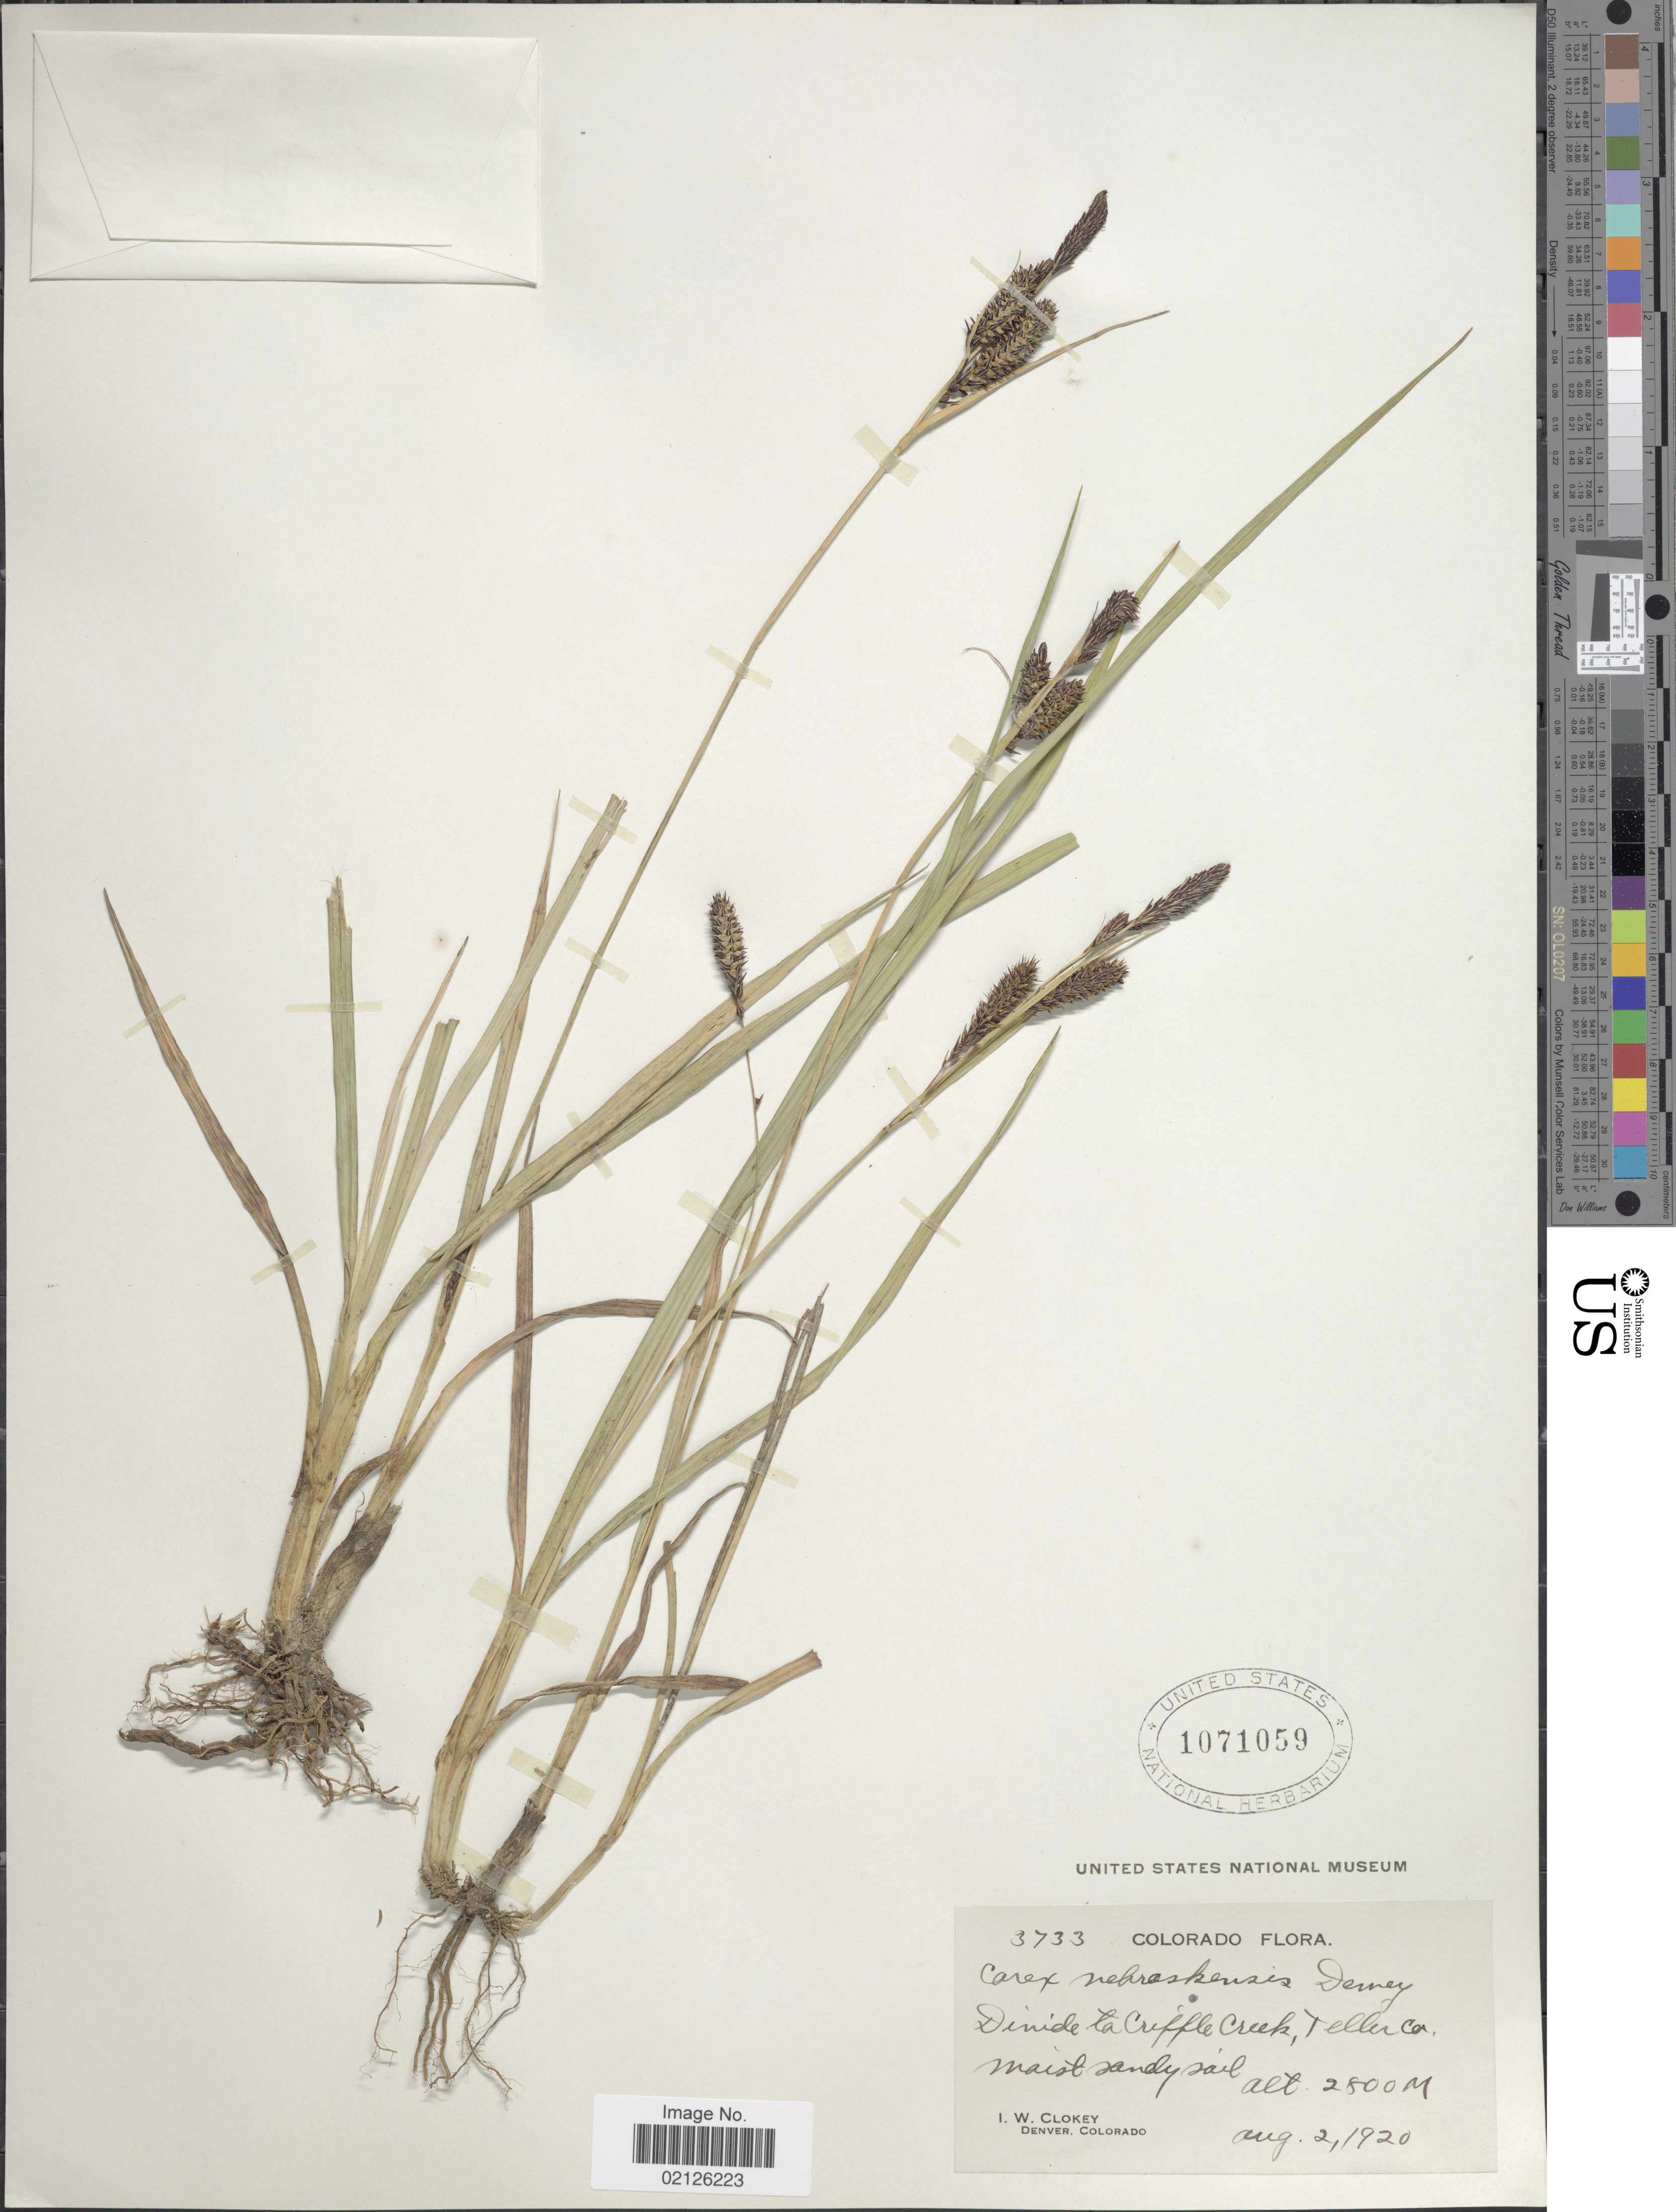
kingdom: Plantae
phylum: Tracheophyta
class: Liliopsida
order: Poales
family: Cyperaceae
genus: Carex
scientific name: Carex nebrascensis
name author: Dewey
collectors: I. W. Clokey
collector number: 3733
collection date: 1920-08-02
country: United States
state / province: Colorado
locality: Divide la Cripple Creek, Teller Co.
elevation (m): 2800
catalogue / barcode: US 1071059